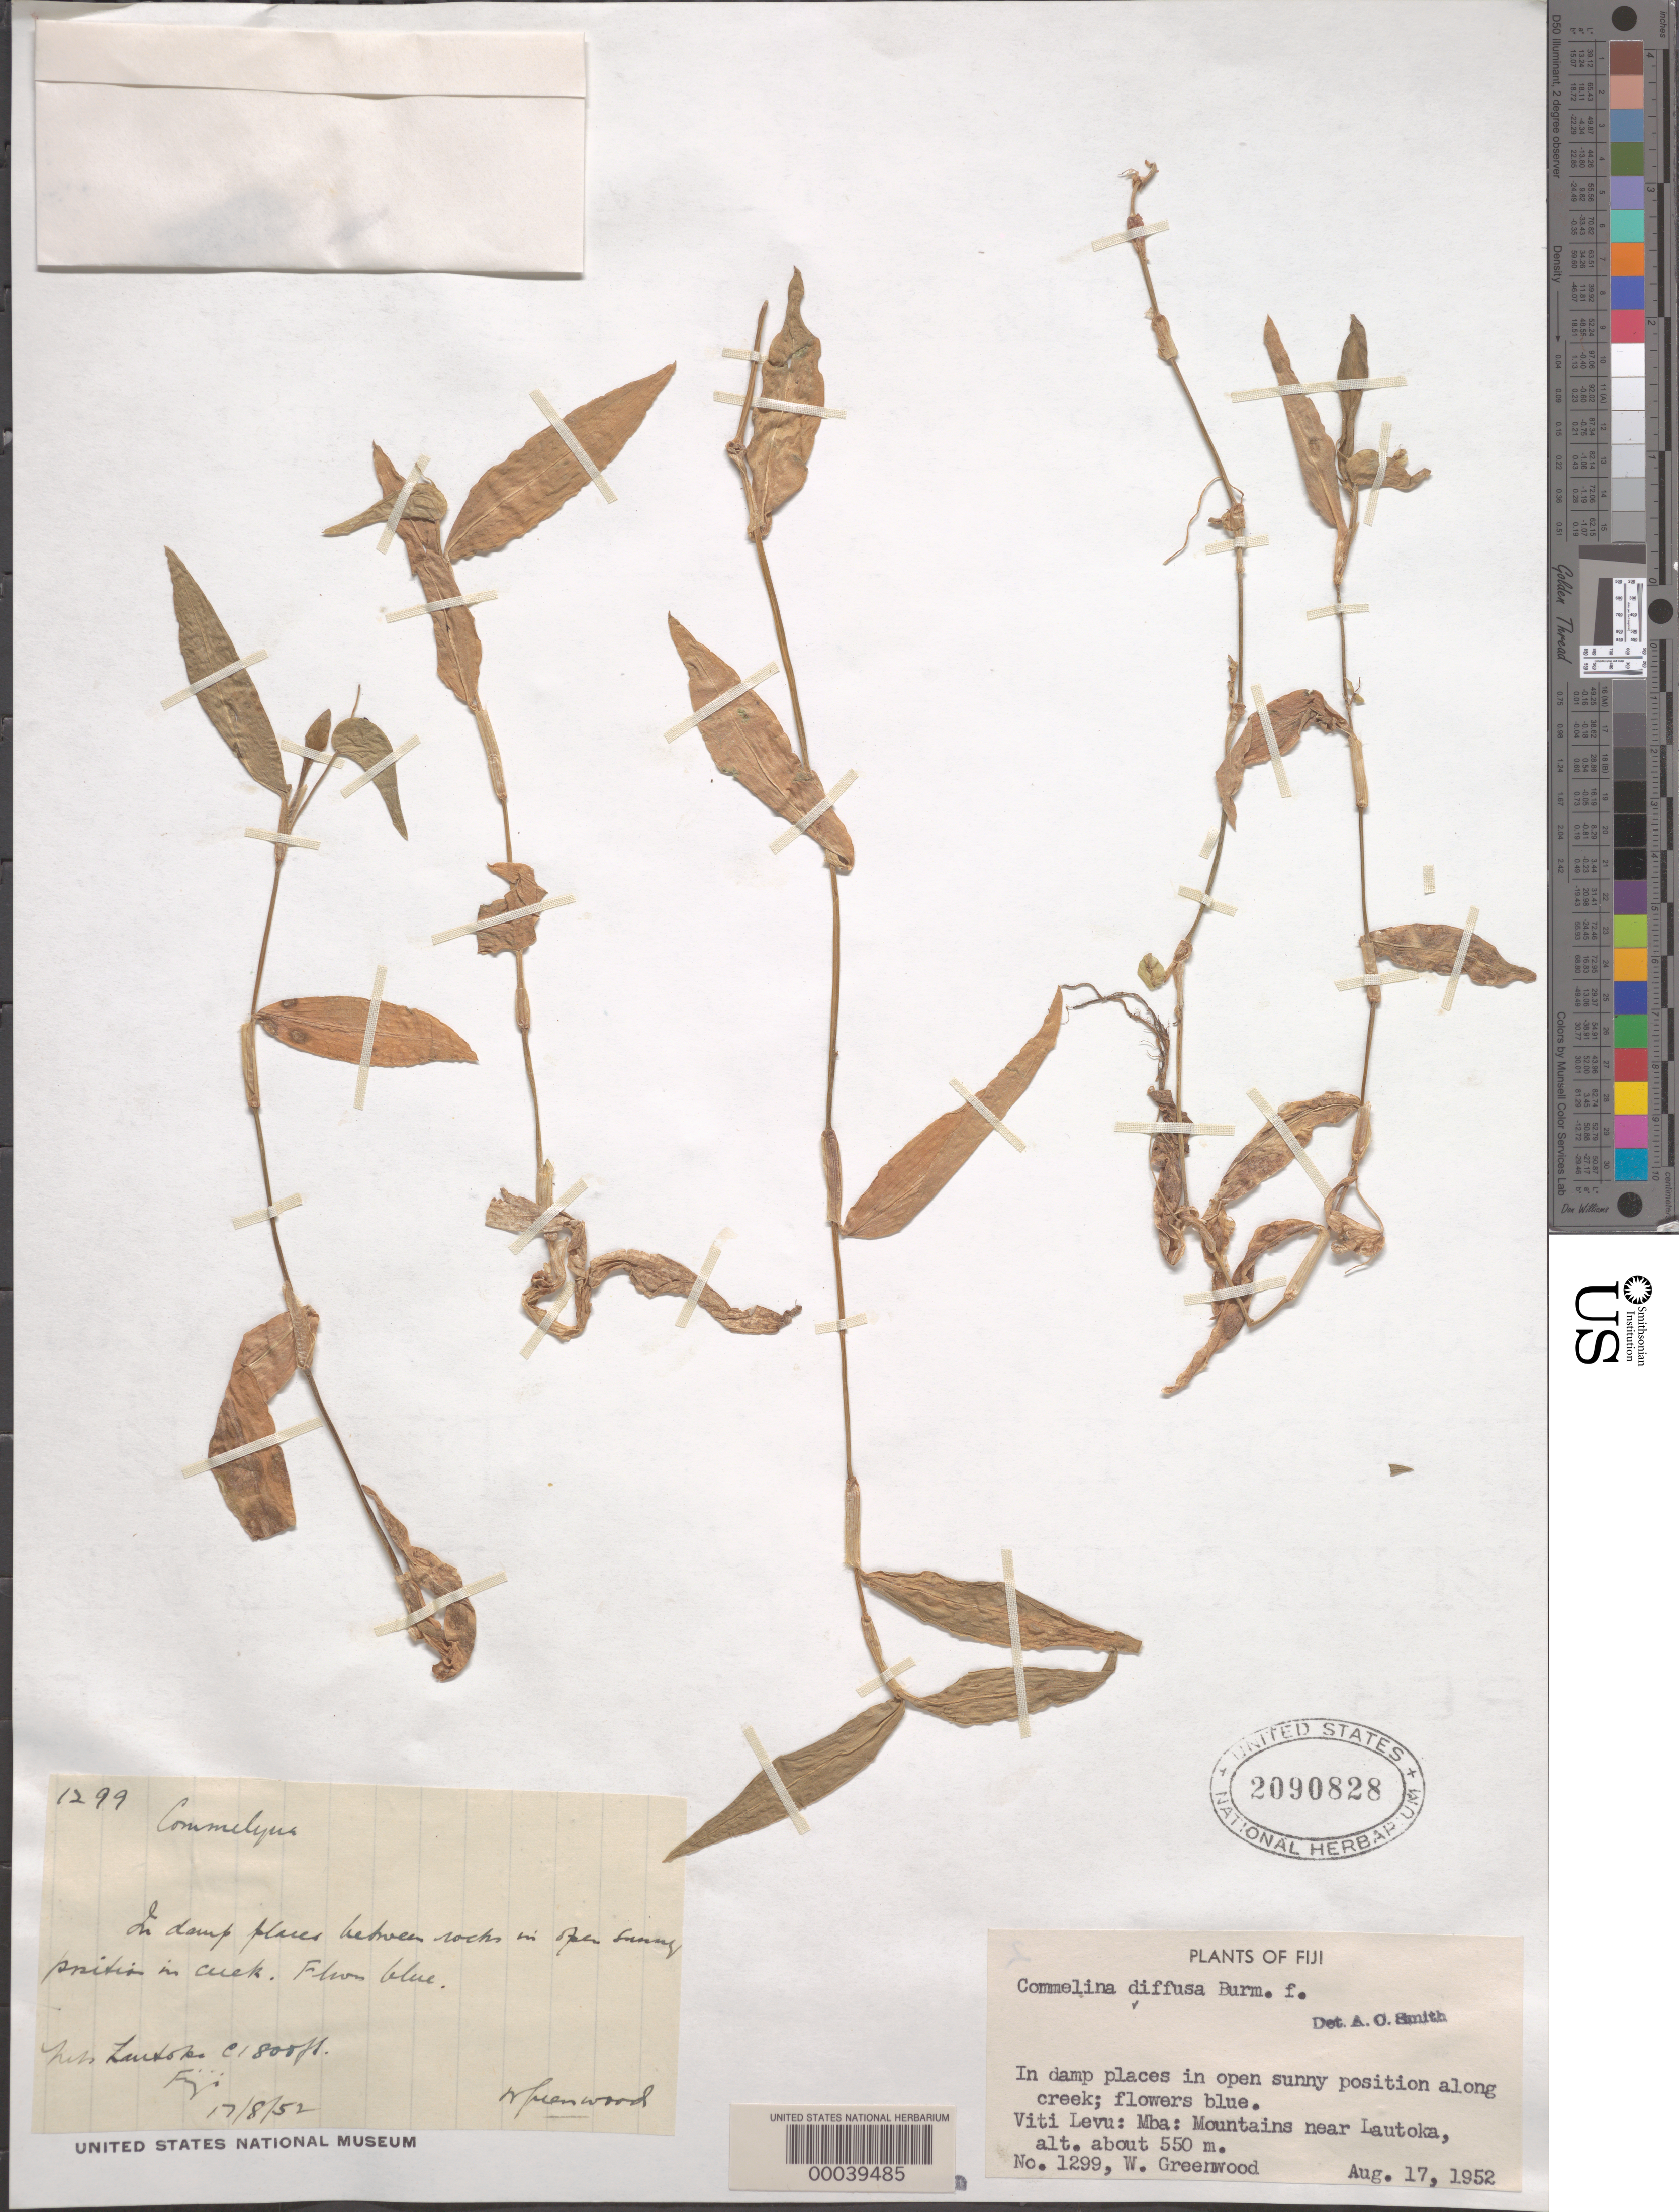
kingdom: Plantae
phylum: Tracheophyta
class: Liliopsida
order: Commelinales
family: Commelinaceae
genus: Commelina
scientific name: Commelina diffusa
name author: Burm. f.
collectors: W. Greenwood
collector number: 1299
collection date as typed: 17 Aug 1952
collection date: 1952-08-17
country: Fiji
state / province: Western Division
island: Viti Levu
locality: Viti levu, near lautoka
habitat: Sunny, moist creek bank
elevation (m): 550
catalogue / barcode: US 2090828